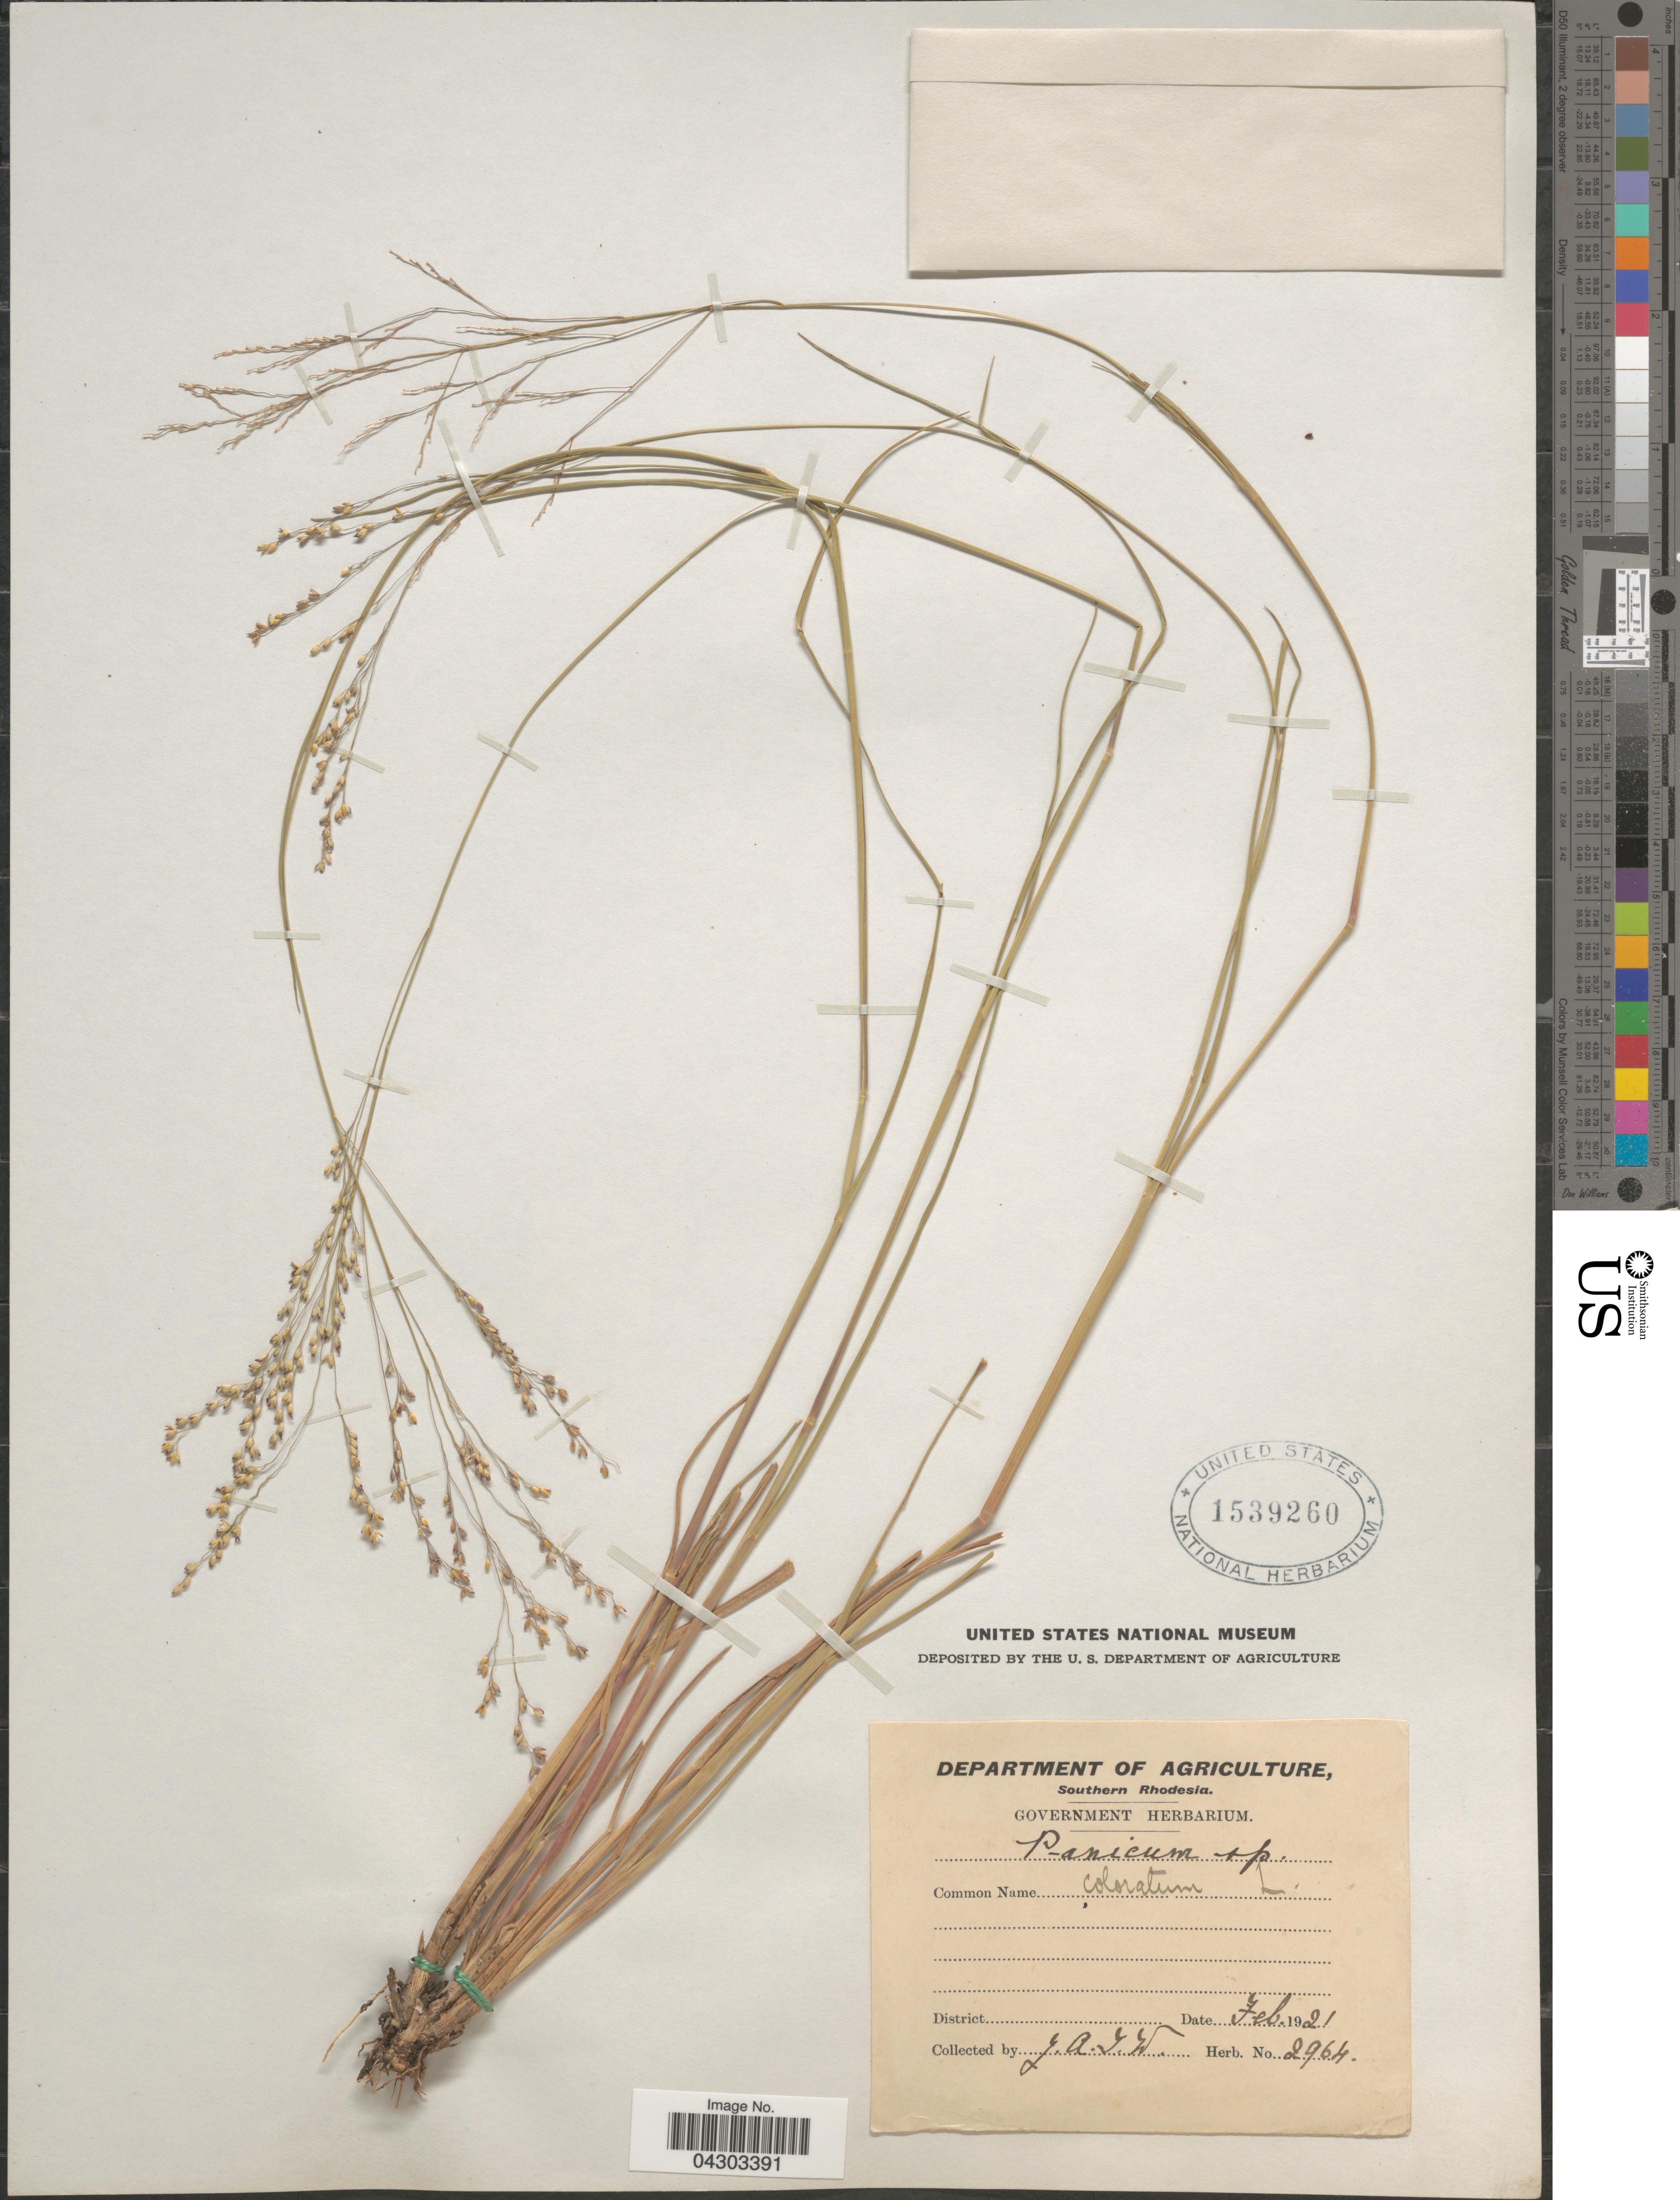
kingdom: Plantae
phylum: Tracheophyta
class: Liliopsida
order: Poales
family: Poaceae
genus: Panicum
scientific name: Panicum coloratum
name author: L.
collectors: J. A. T. W.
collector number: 2964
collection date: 1921-02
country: Zimbabwe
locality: Southern Rhodesia.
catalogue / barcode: US 1539260